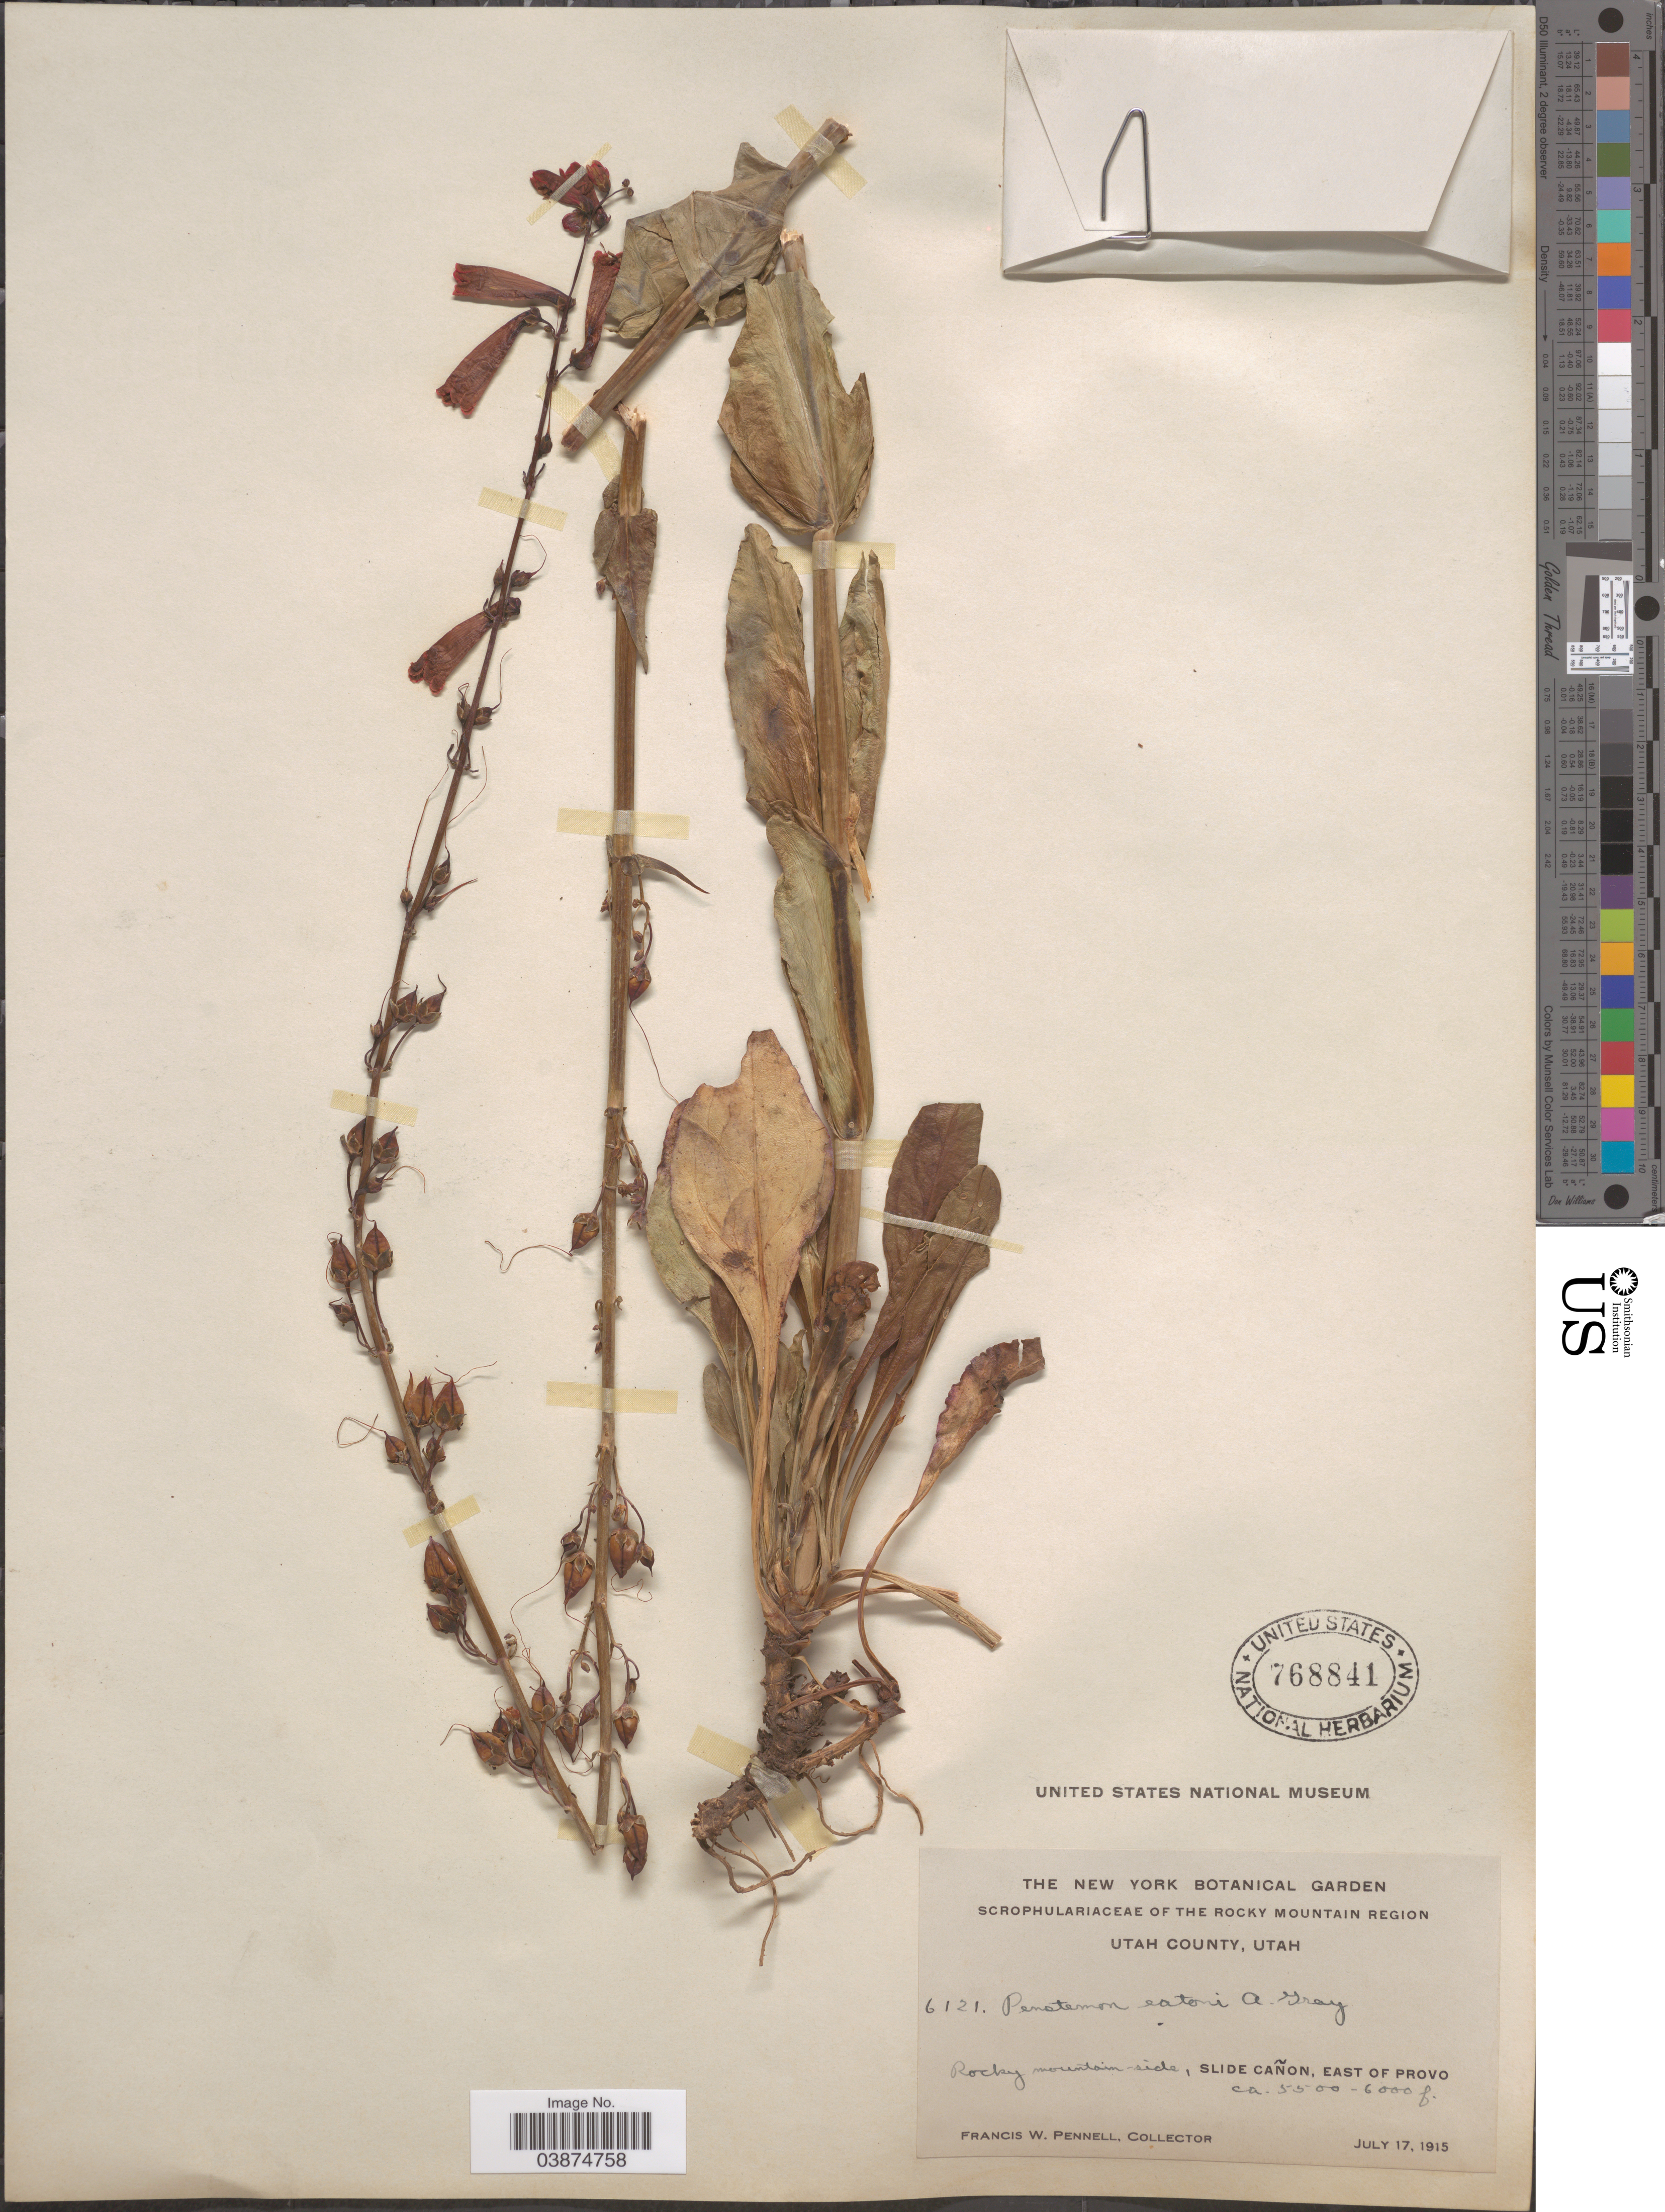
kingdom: Plantae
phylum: Tracheophyta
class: Magnoliopsida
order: Lamiales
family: Plantaginaceae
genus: Penstemon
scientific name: Penstemon eatonii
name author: A. Gray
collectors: F. W. Pennell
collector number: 6121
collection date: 1915-07-17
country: United States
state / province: Utah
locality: Rocky Mountain Region. Utah County. Rocky mountain side, Slide Cañon, East of Provo.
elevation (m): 1676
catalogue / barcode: US 768841